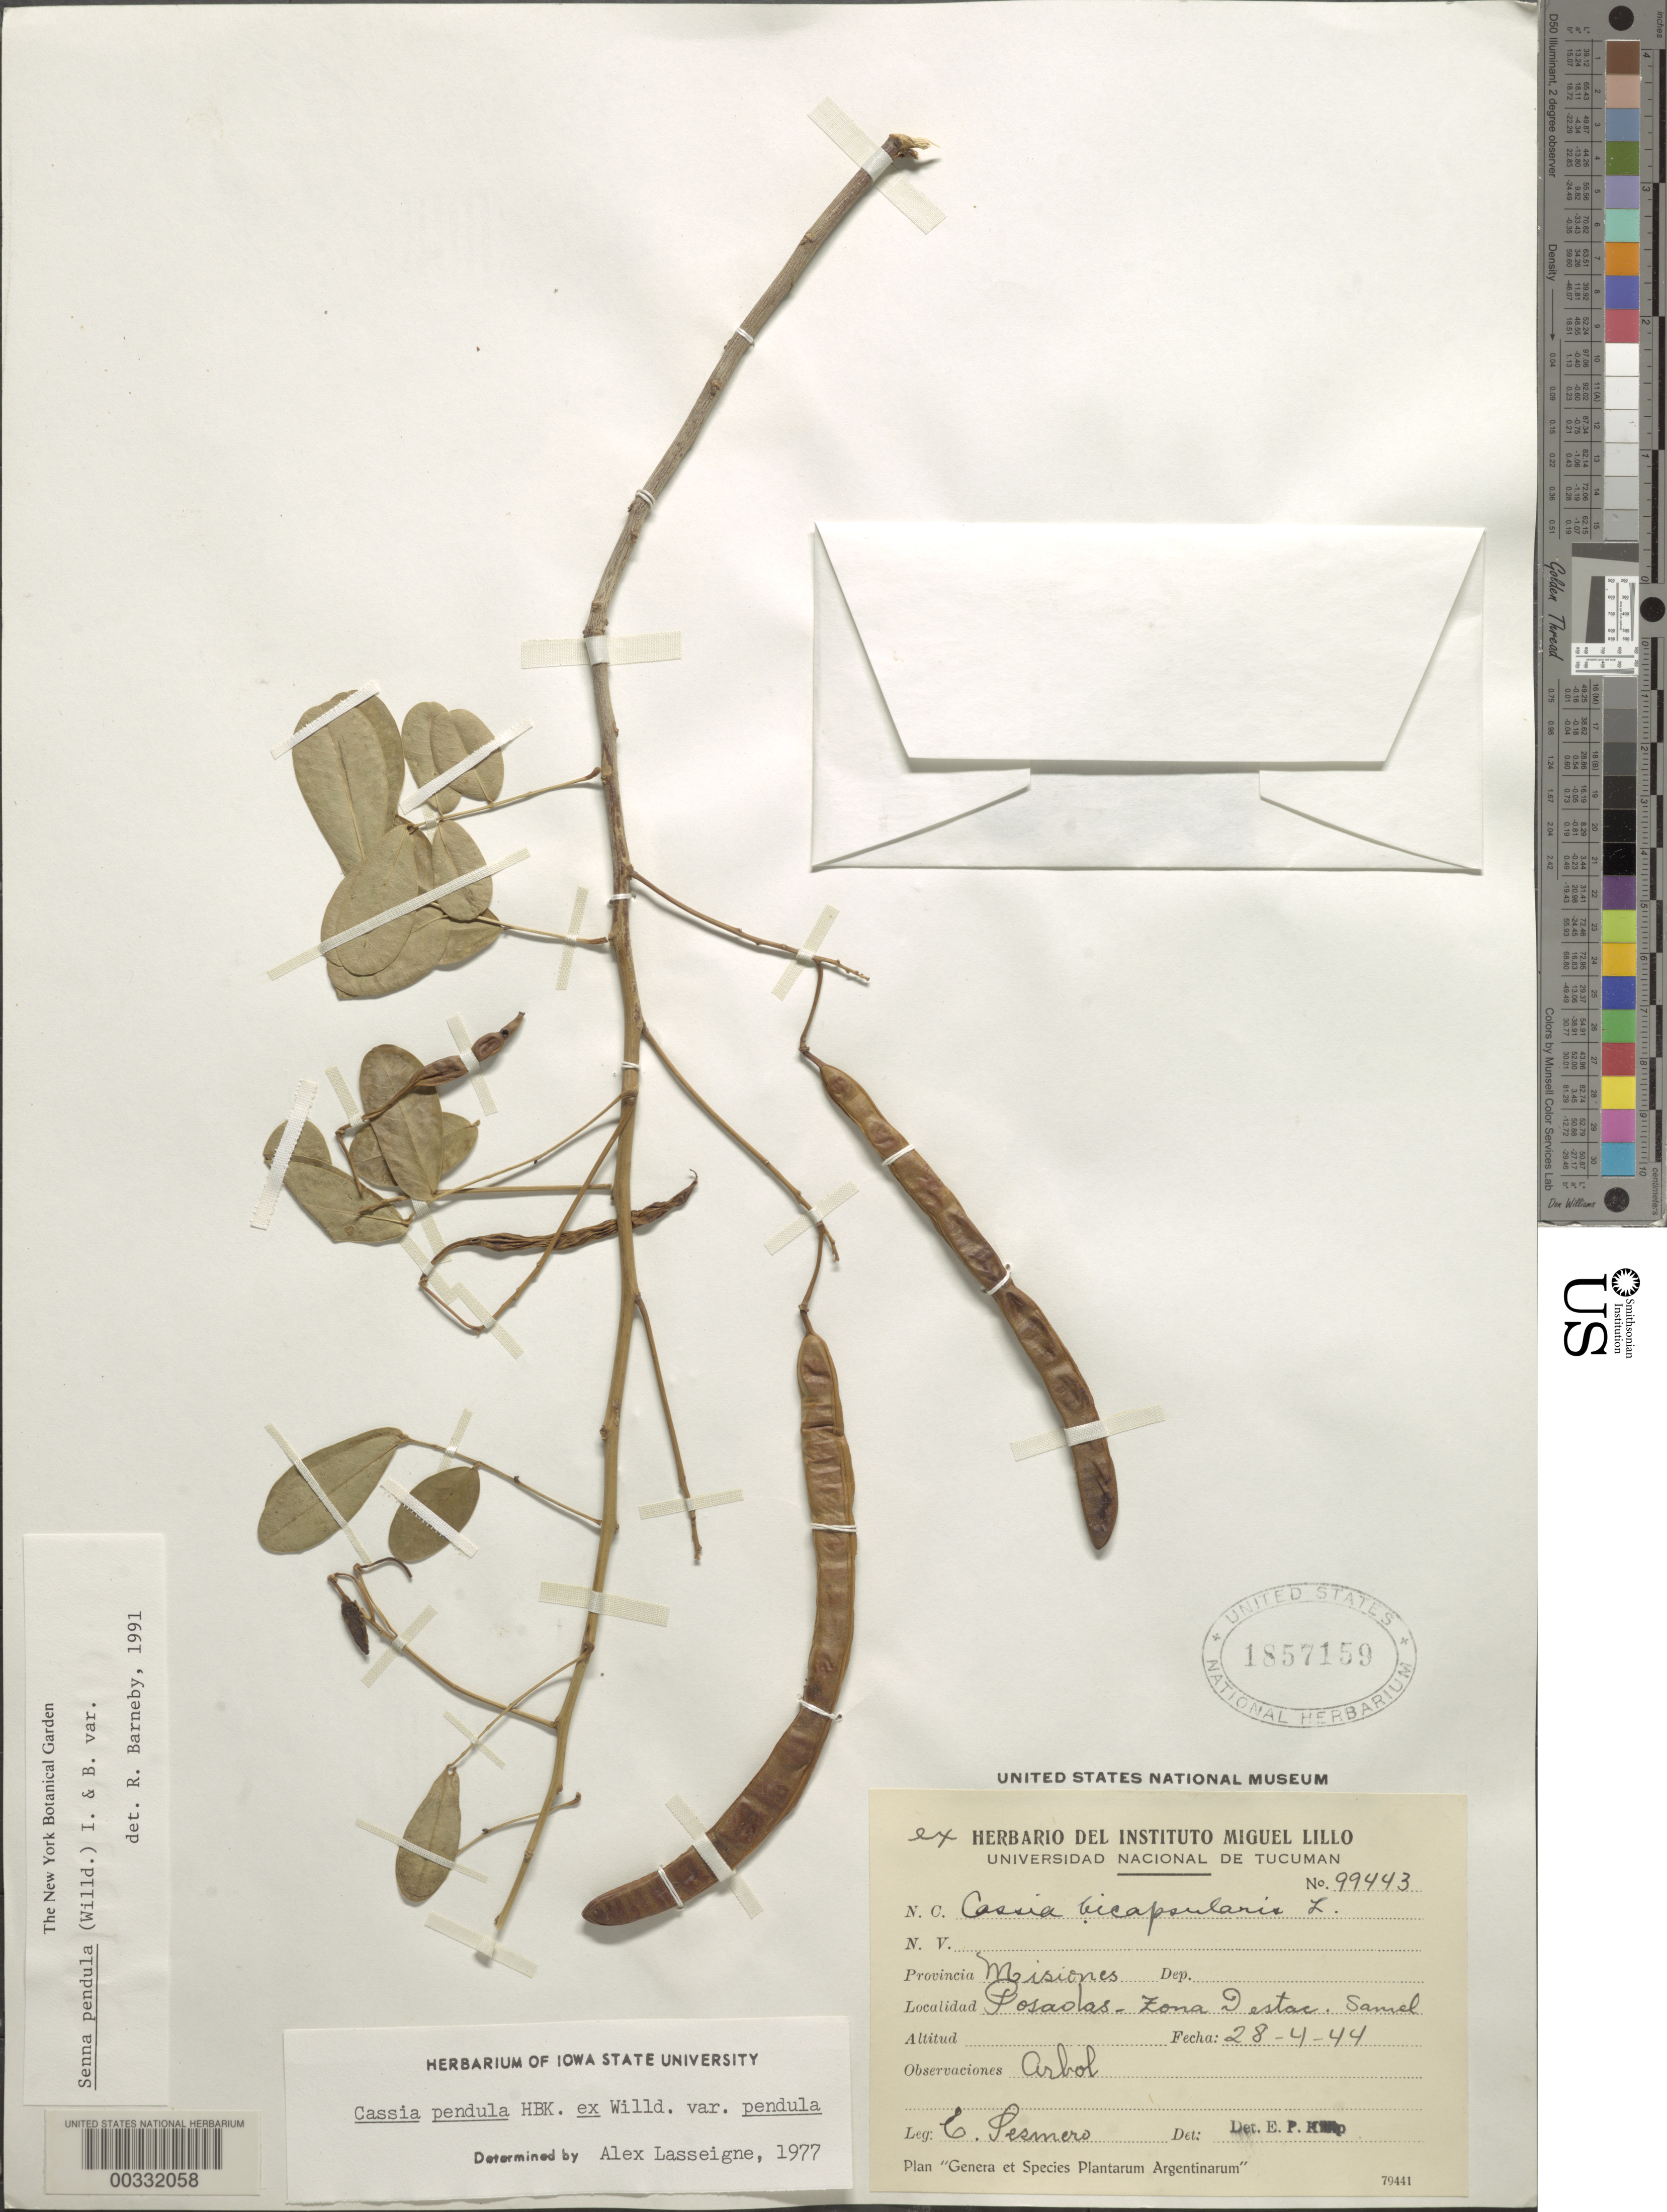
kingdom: Plantae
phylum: Tracheophyta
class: Magnoliopsida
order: Fabales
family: Fabaceae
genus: Senna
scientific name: Senna pendula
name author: (Humb. & Bonpl. ex Willd.) H.S. Irwin & Barneby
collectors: C. Sesmero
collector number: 99443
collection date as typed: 28 Apr 1944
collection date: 1944-04-28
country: Argentina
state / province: Misiones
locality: Posaolas-Zona Destac. Samel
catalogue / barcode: US 1857159